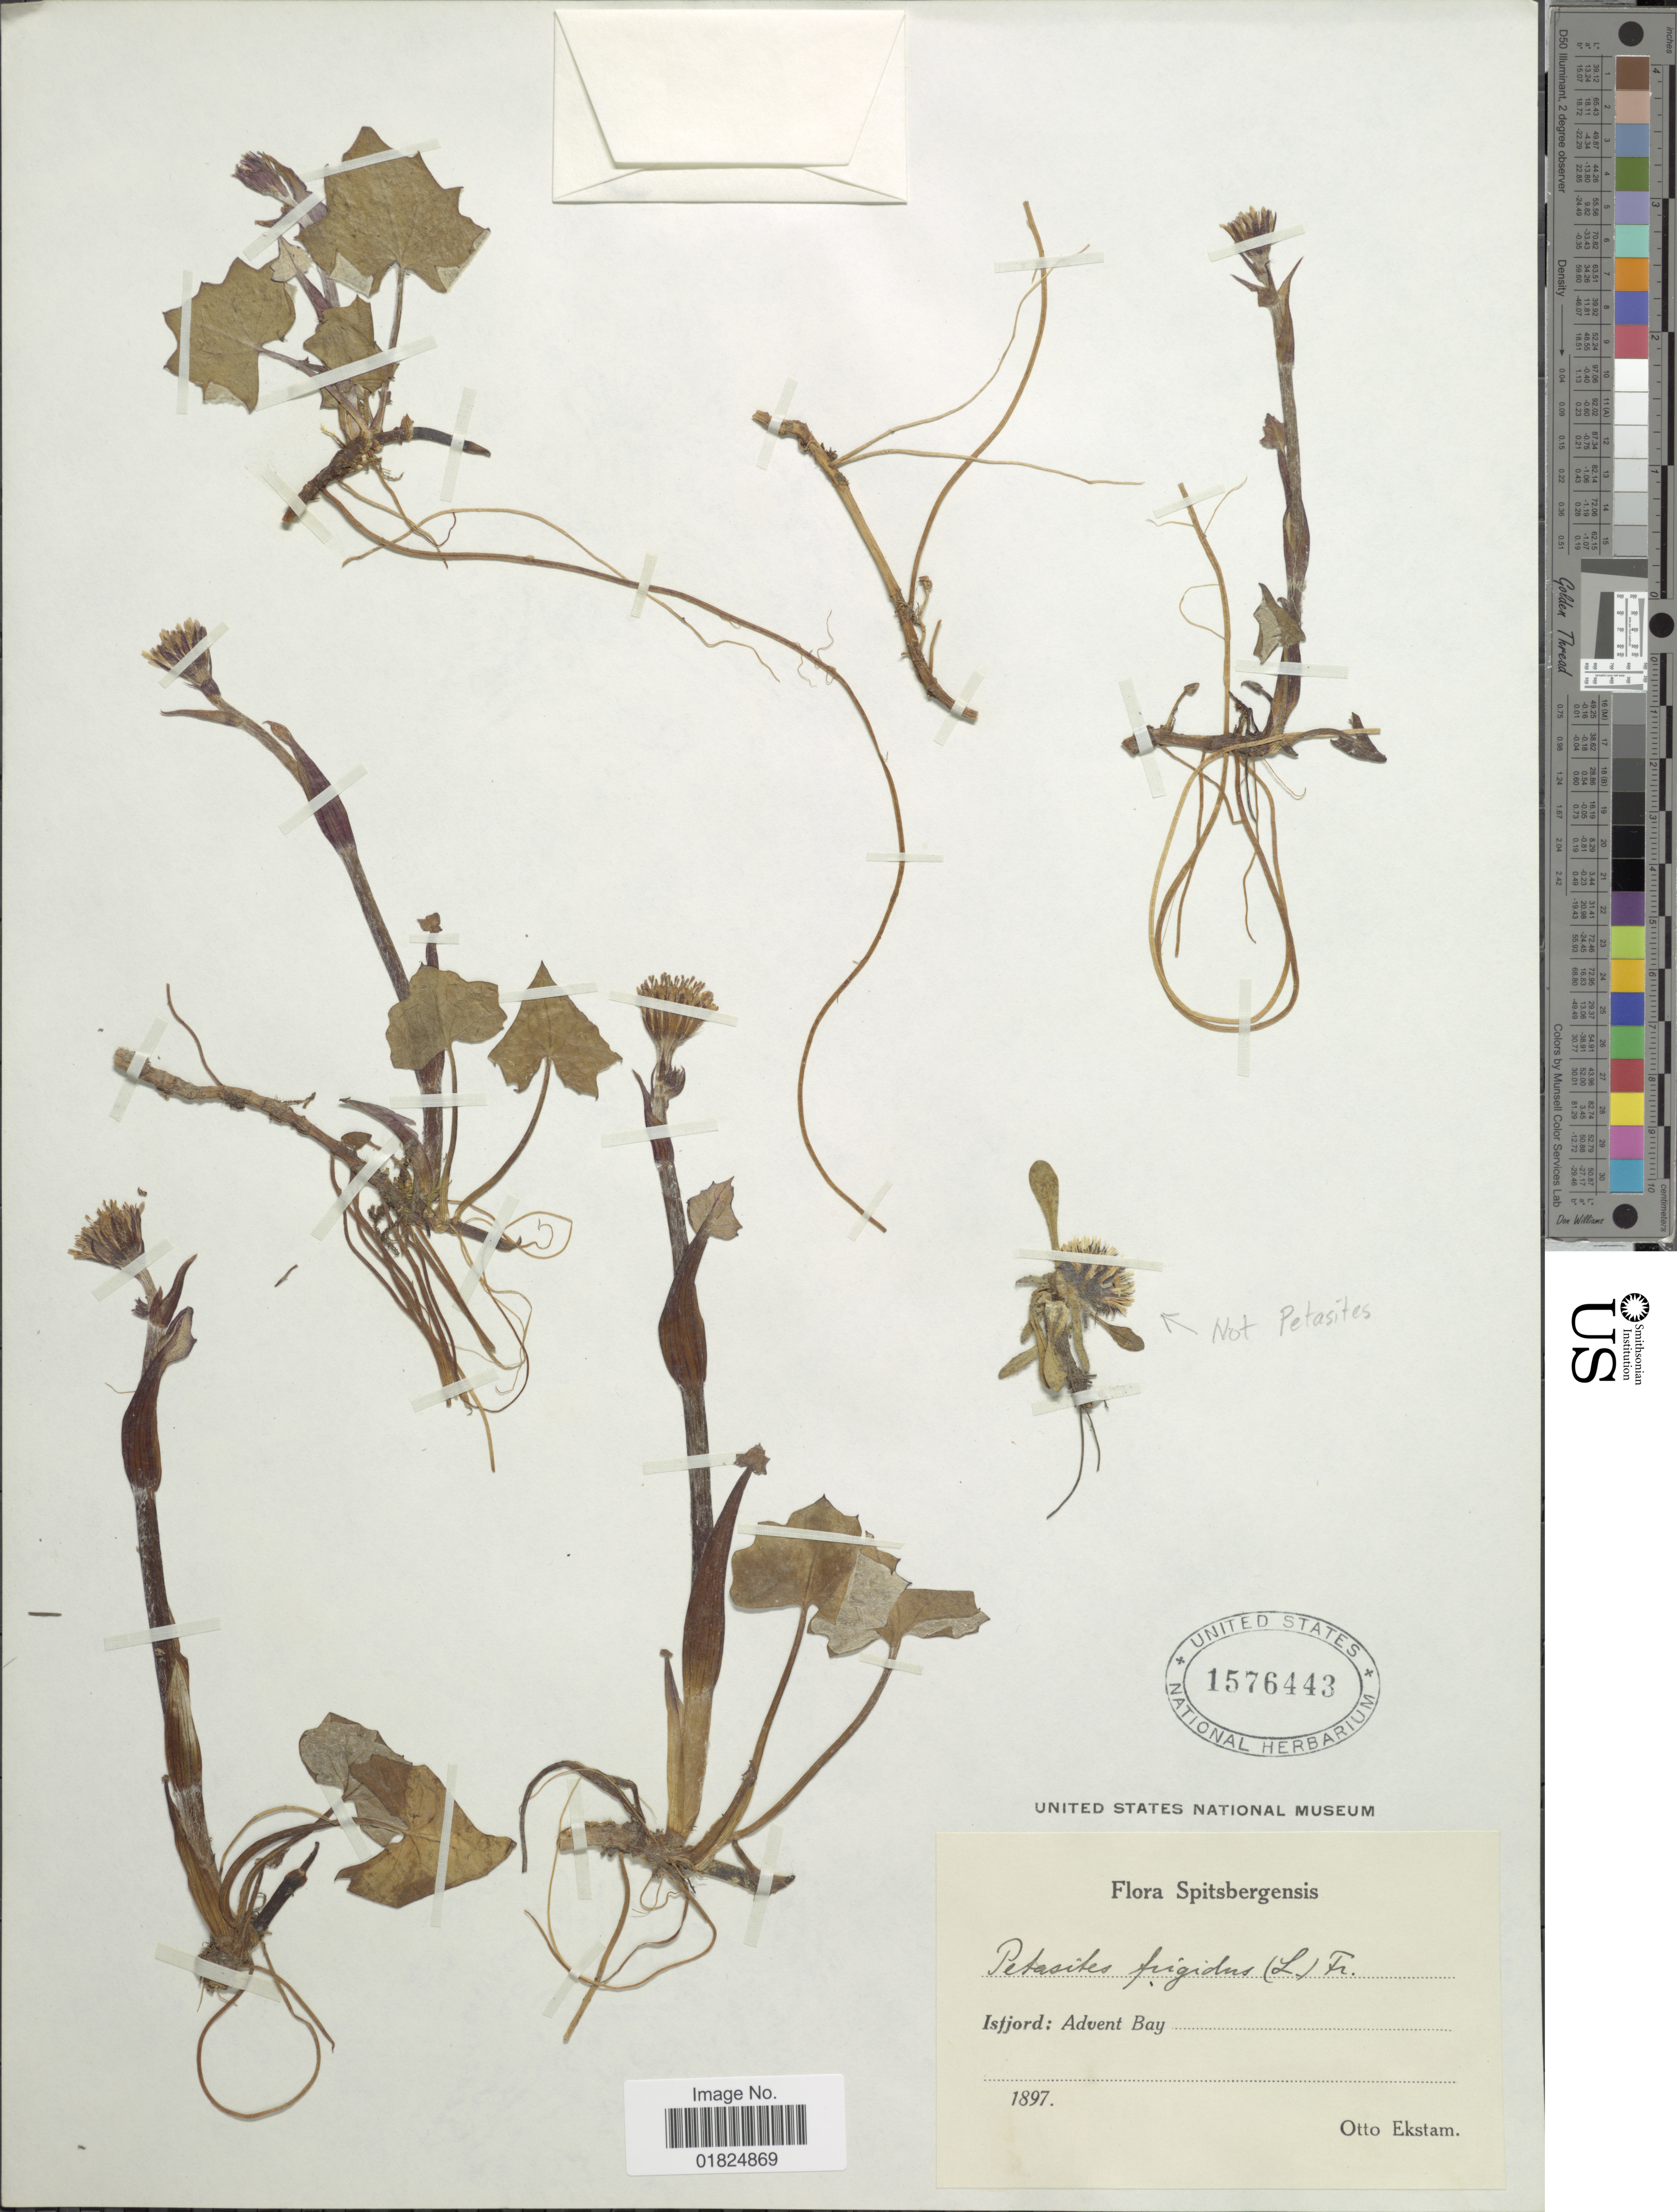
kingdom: Plantae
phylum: Tracheophyta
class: Magnoliopsida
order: Asterales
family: Asteraceae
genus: Petasites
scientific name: Petasites frigidus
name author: (L.) Fr.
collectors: O. Ekstam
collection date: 1897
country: Norway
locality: Spitsbergensis. Isfjord: Advent Bay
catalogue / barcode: US 1576443